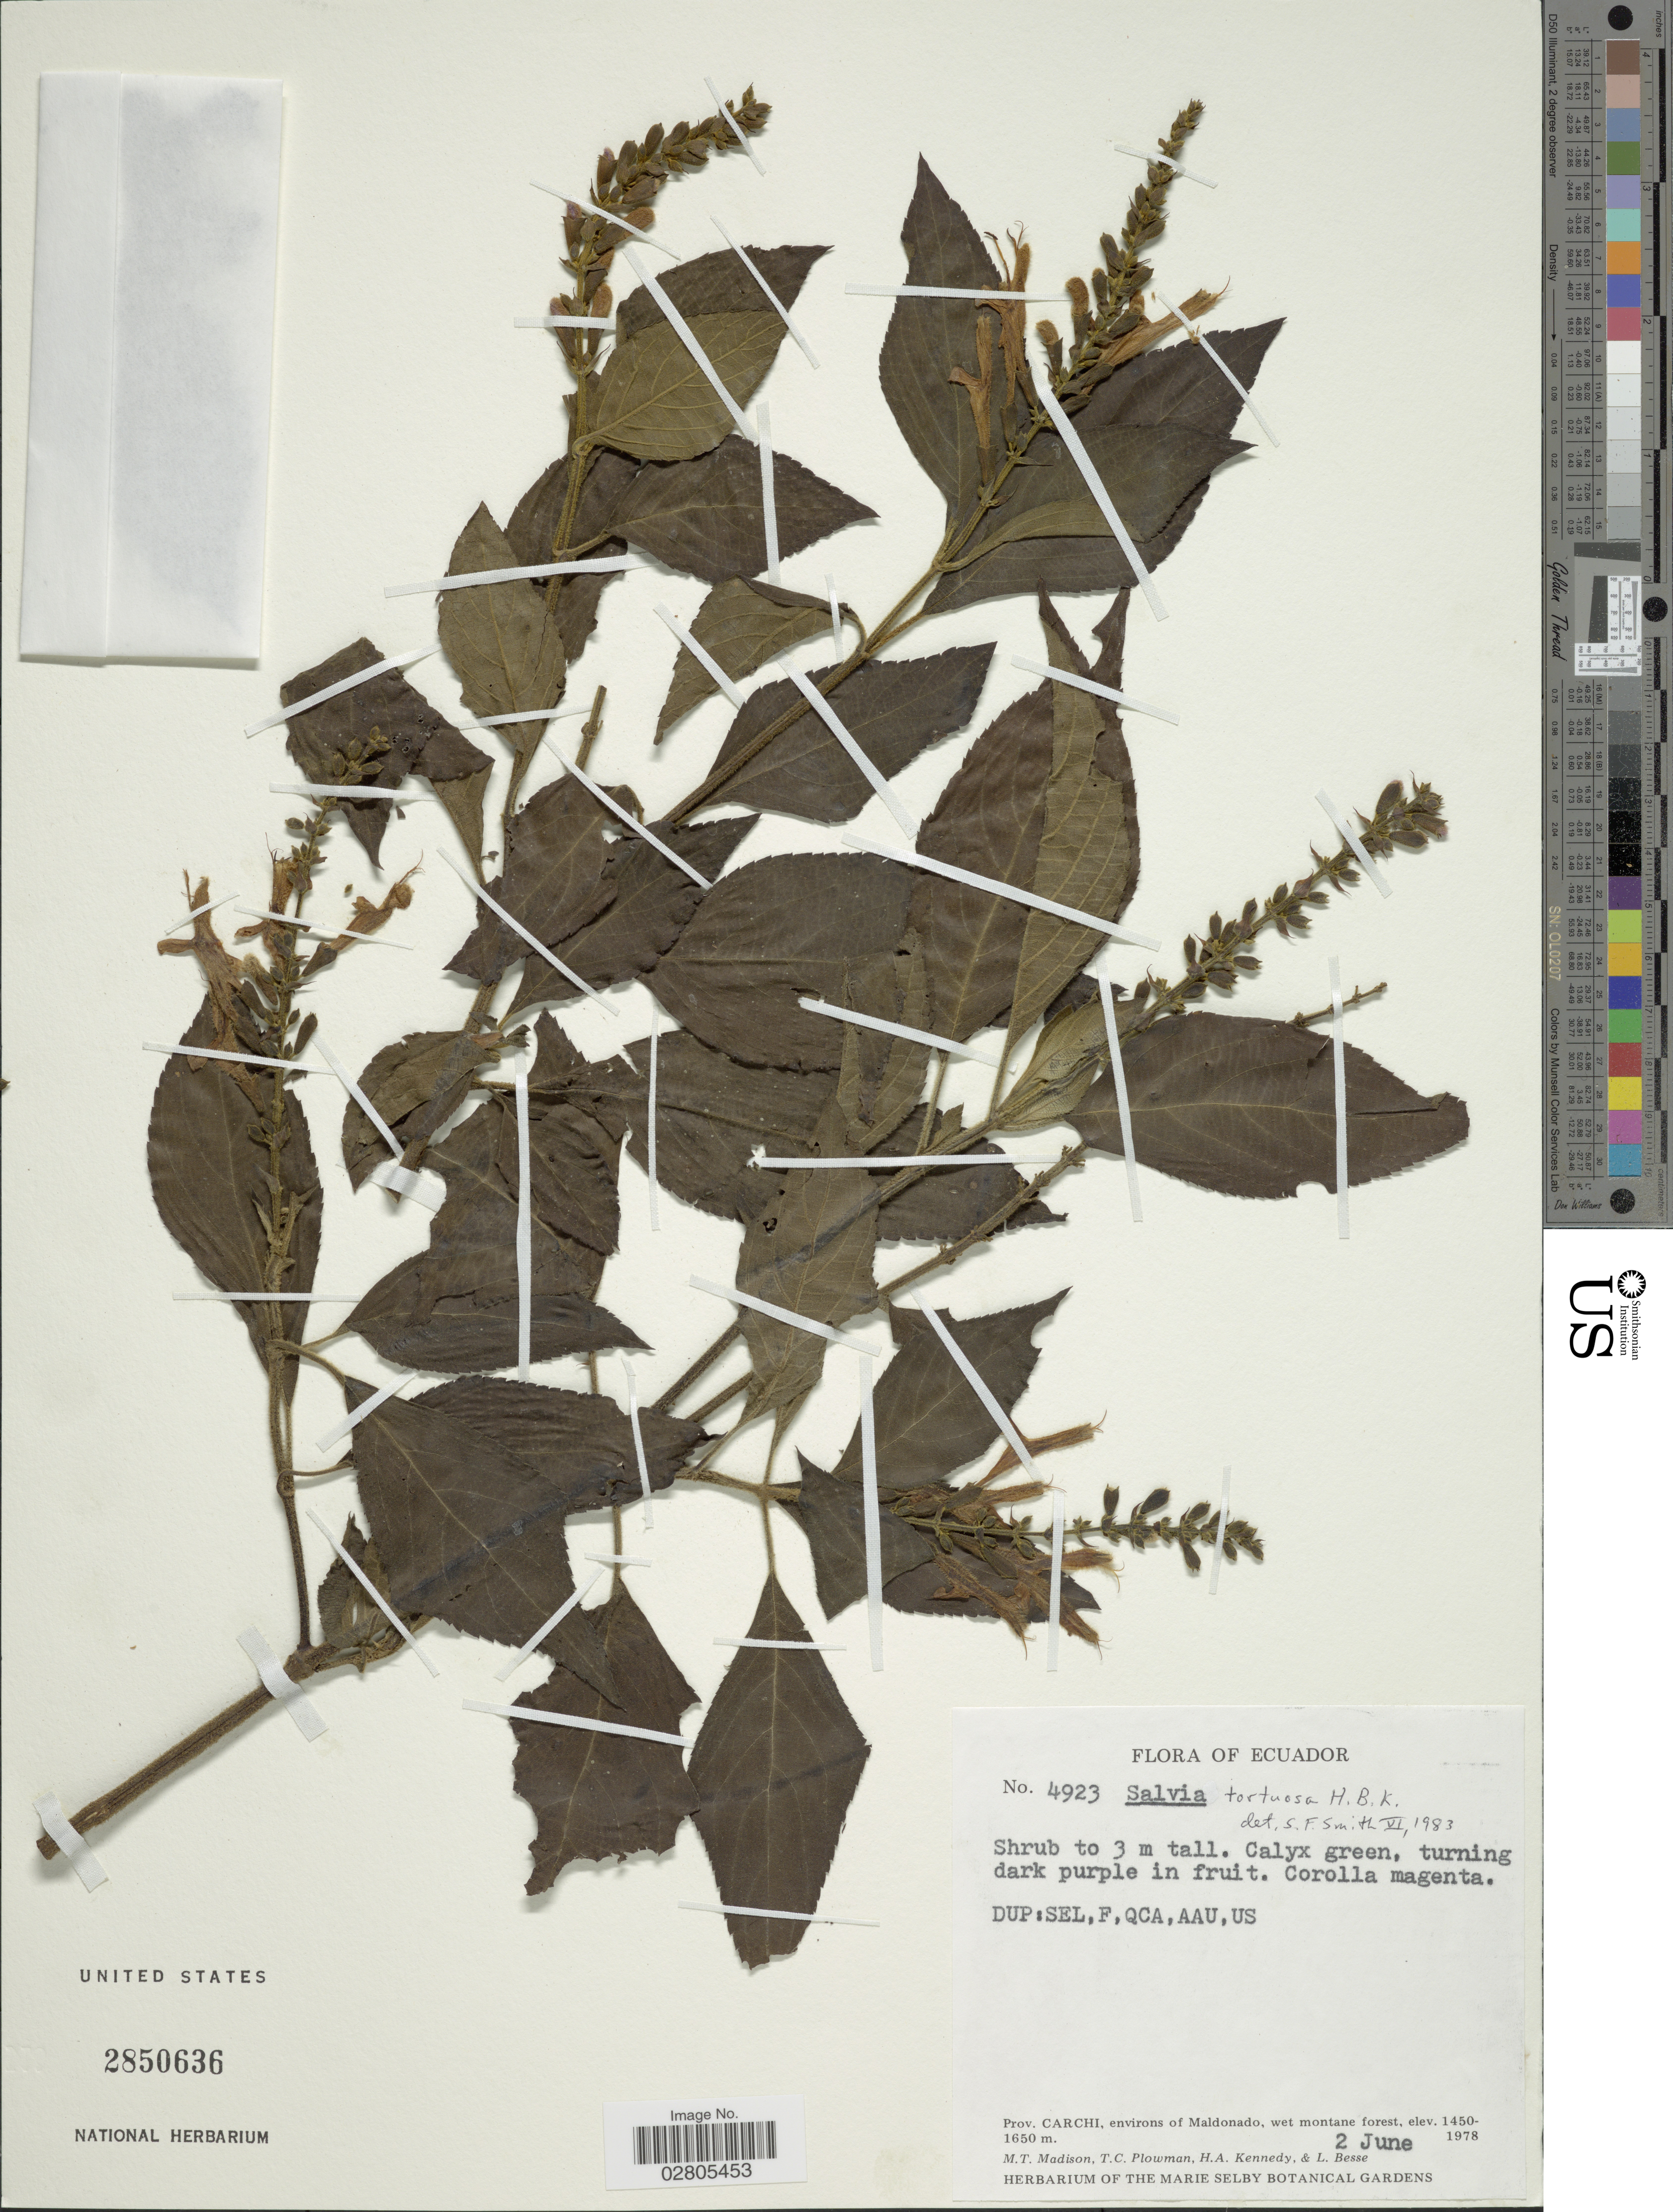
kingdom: Plantae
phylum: Tracheophyta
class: Magnoliopsida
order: Lamiales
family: Lamiaceae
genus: Salvia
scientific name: Salvia tortuosa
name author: Kunth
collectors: M. T. Madison, T. Plowman, H. Kennedy & L. Besse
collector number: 4923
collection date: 1978-06-02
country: Ecuador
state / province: Carchi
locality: Prov. Carchi, environs of Maldonado, wet montane forest.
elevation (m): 1450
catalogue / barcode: US 2850636